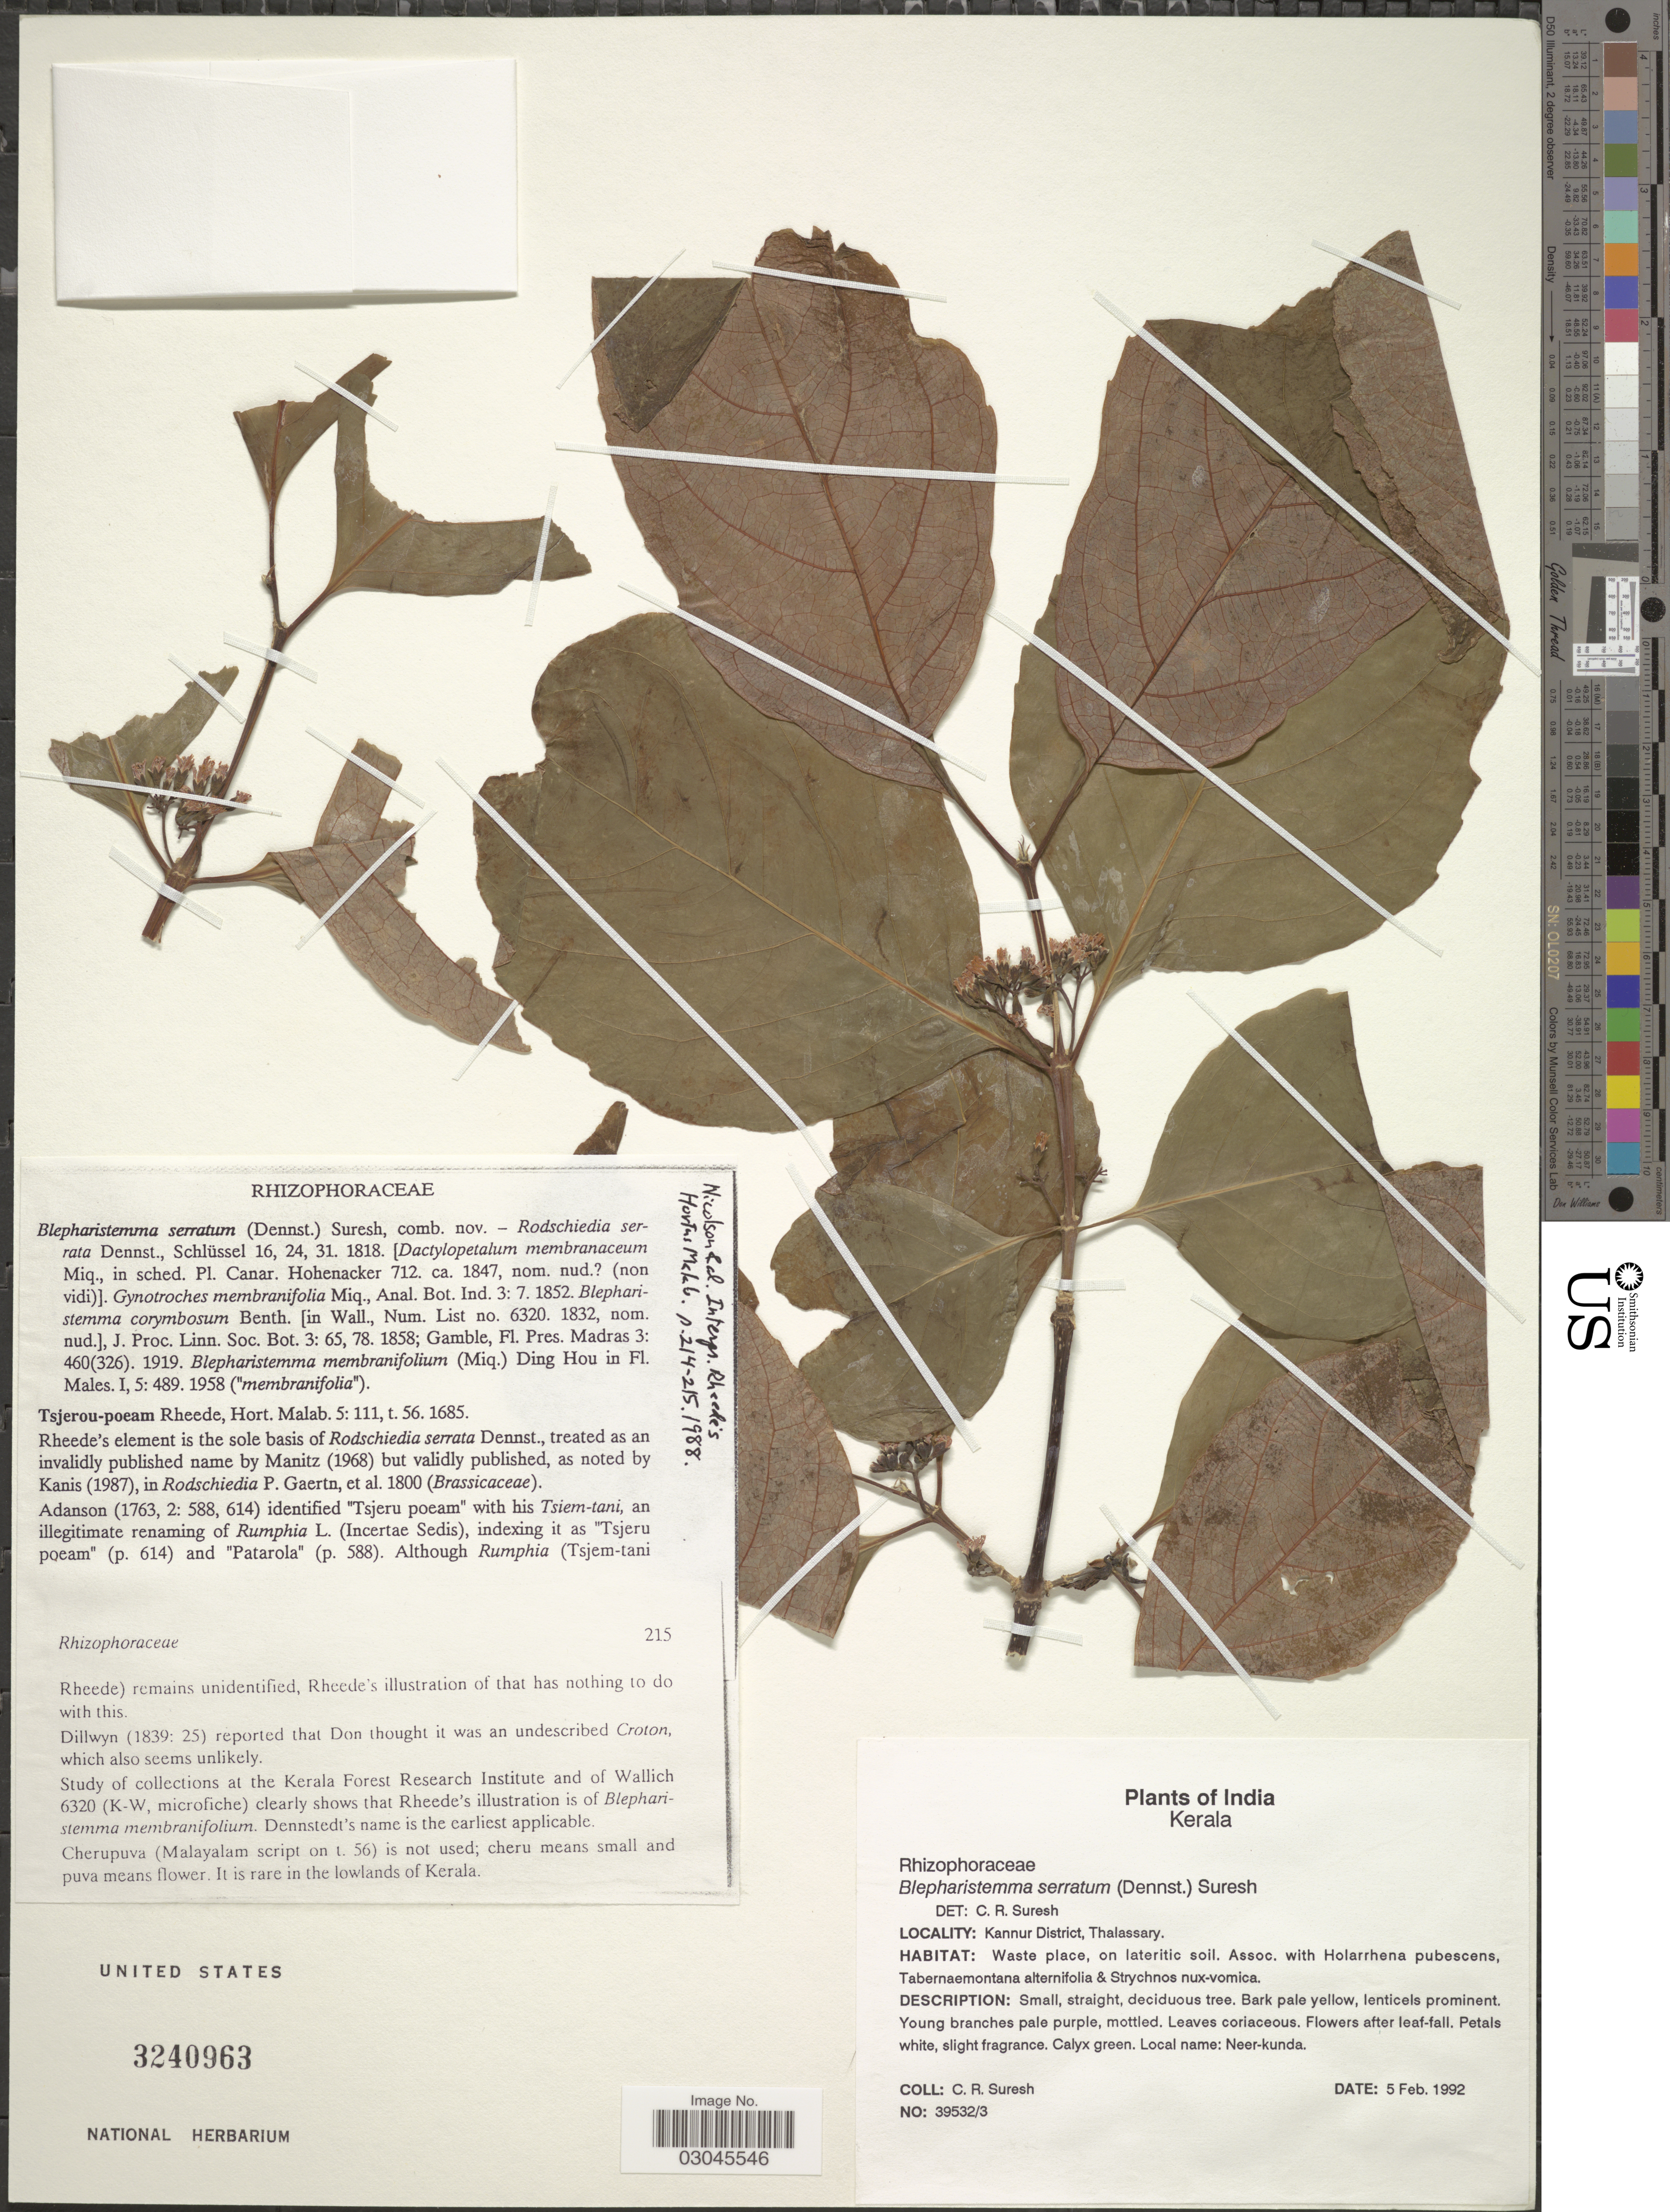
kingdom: Plantae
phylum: Tracheophyta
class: Magnoliopsida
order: Malpighiales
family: Rhizophoraceae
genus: Blepharistemma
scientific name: Blepharistemma serratum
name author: Suresh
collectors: C. Suresh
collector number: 39532/3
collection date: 1992-02-05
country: India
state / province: Kerala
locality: Kannur District, Thalassary.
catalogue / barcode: US 3240963